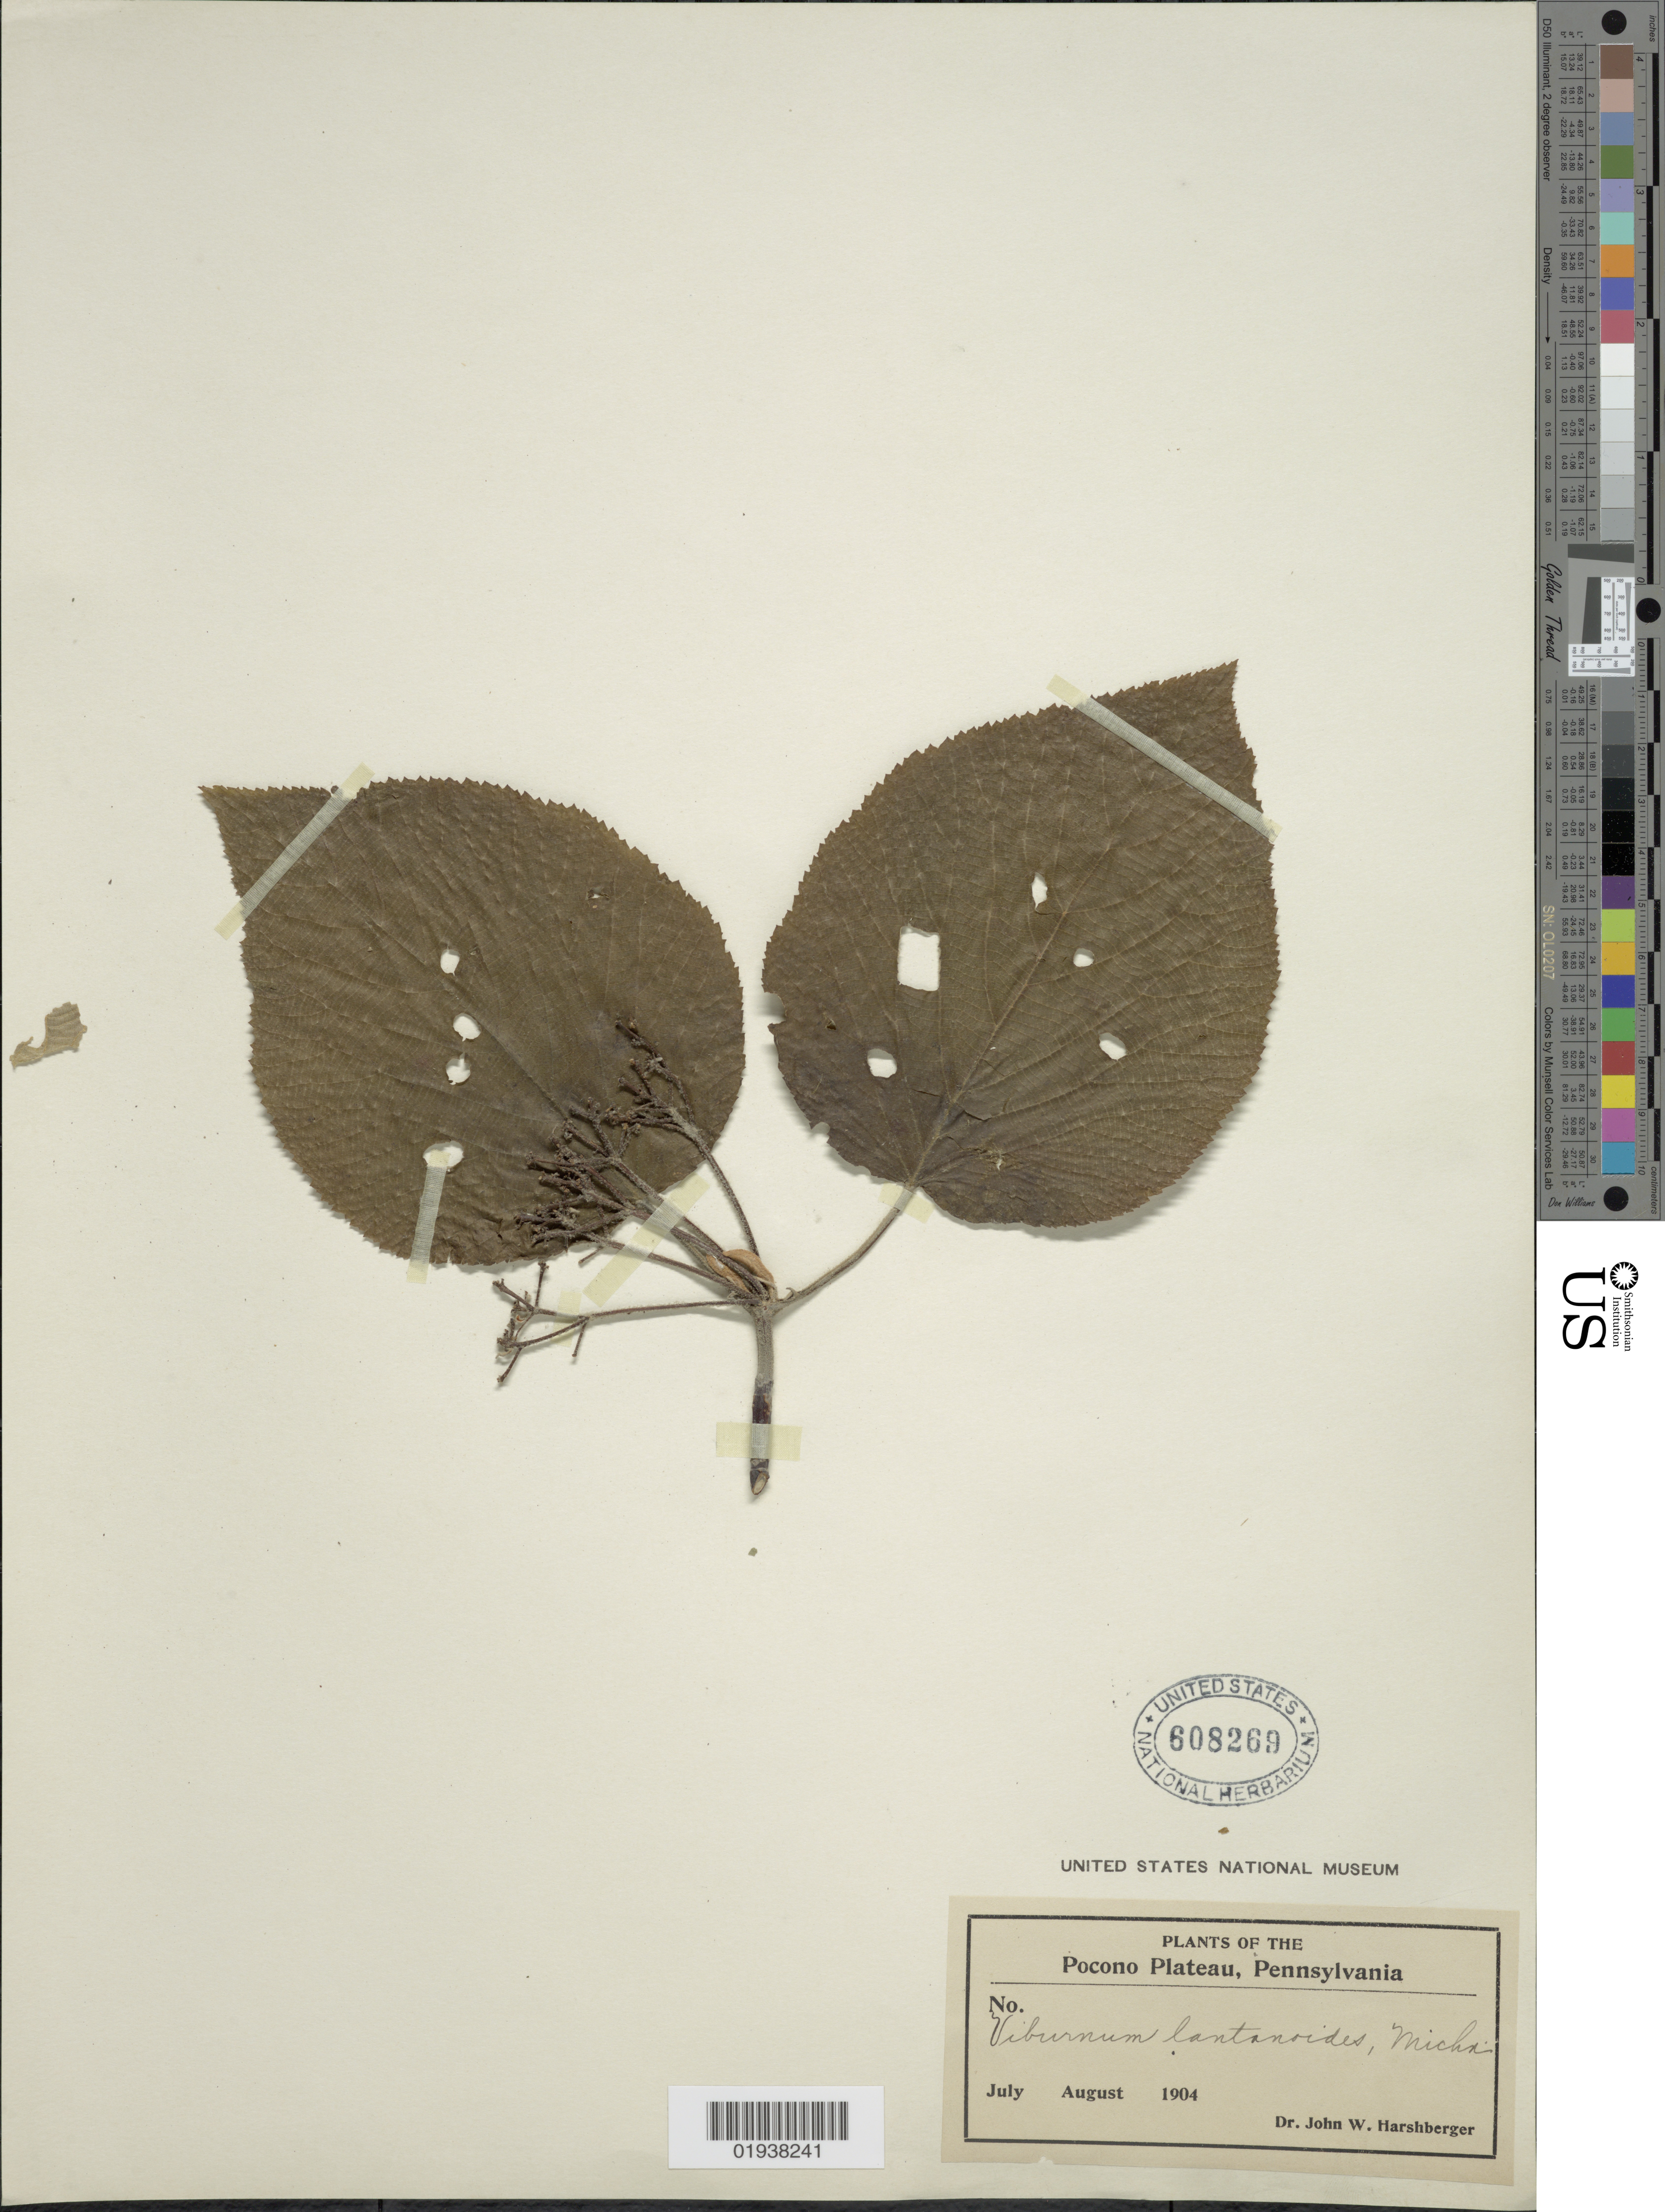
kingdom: Plantae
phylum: Tracheophyta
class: Magnoliopsida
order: Dipsacales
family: Viburnaceae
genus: Viburnum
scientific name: Viburnum alnifolium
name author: Marshall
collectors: J. W. Harshberger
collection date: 1904-07/1904-08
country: United States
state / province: Pennsylvania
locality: Pocono Plateau.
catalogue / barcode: US 608269